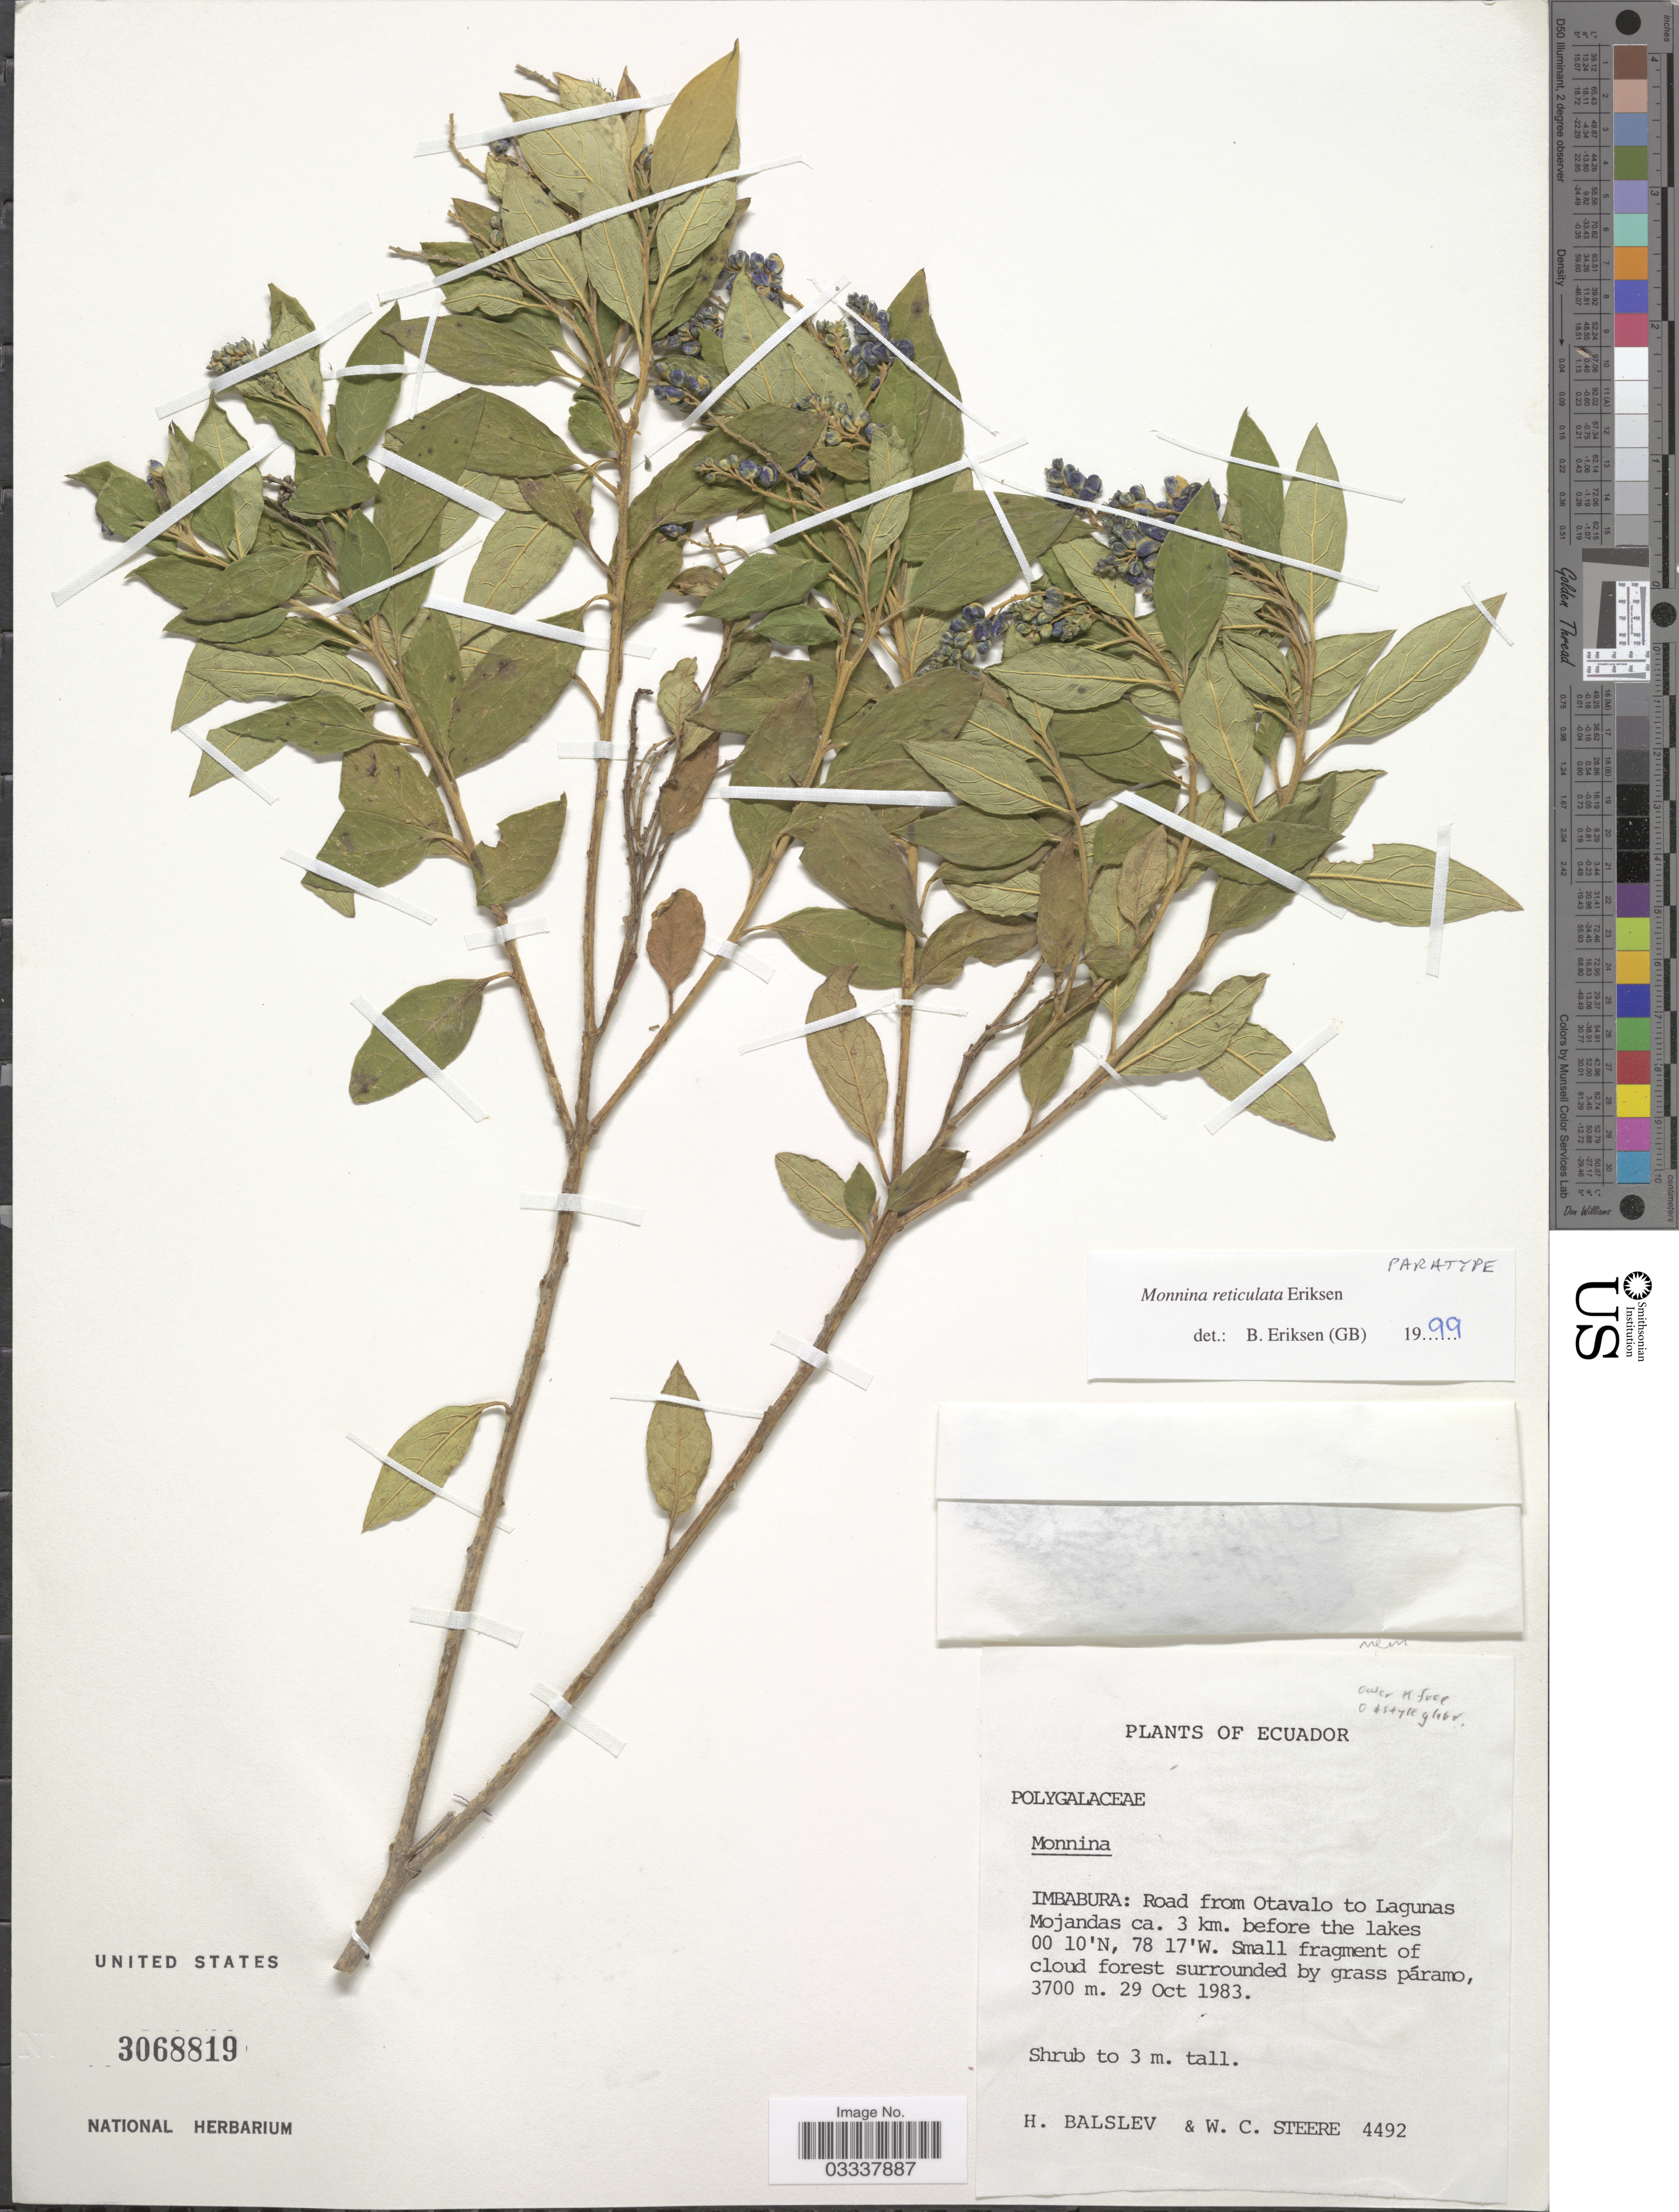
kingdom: Plantae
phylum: Tracheophyta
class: Magnoliopsida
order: Fabales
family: Polygalaceae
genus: Monnina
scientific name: Monnina reticulata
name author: B. Eriksen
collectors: H. Balslev & W. C. Steere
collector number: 4492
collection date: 1983-10-29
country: Ecuador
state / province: Imbabura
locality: Road from Otavalo to Lagunas Mojandas ca. 3 km. before the lakes.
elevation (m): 3700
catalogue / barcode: US 3068819